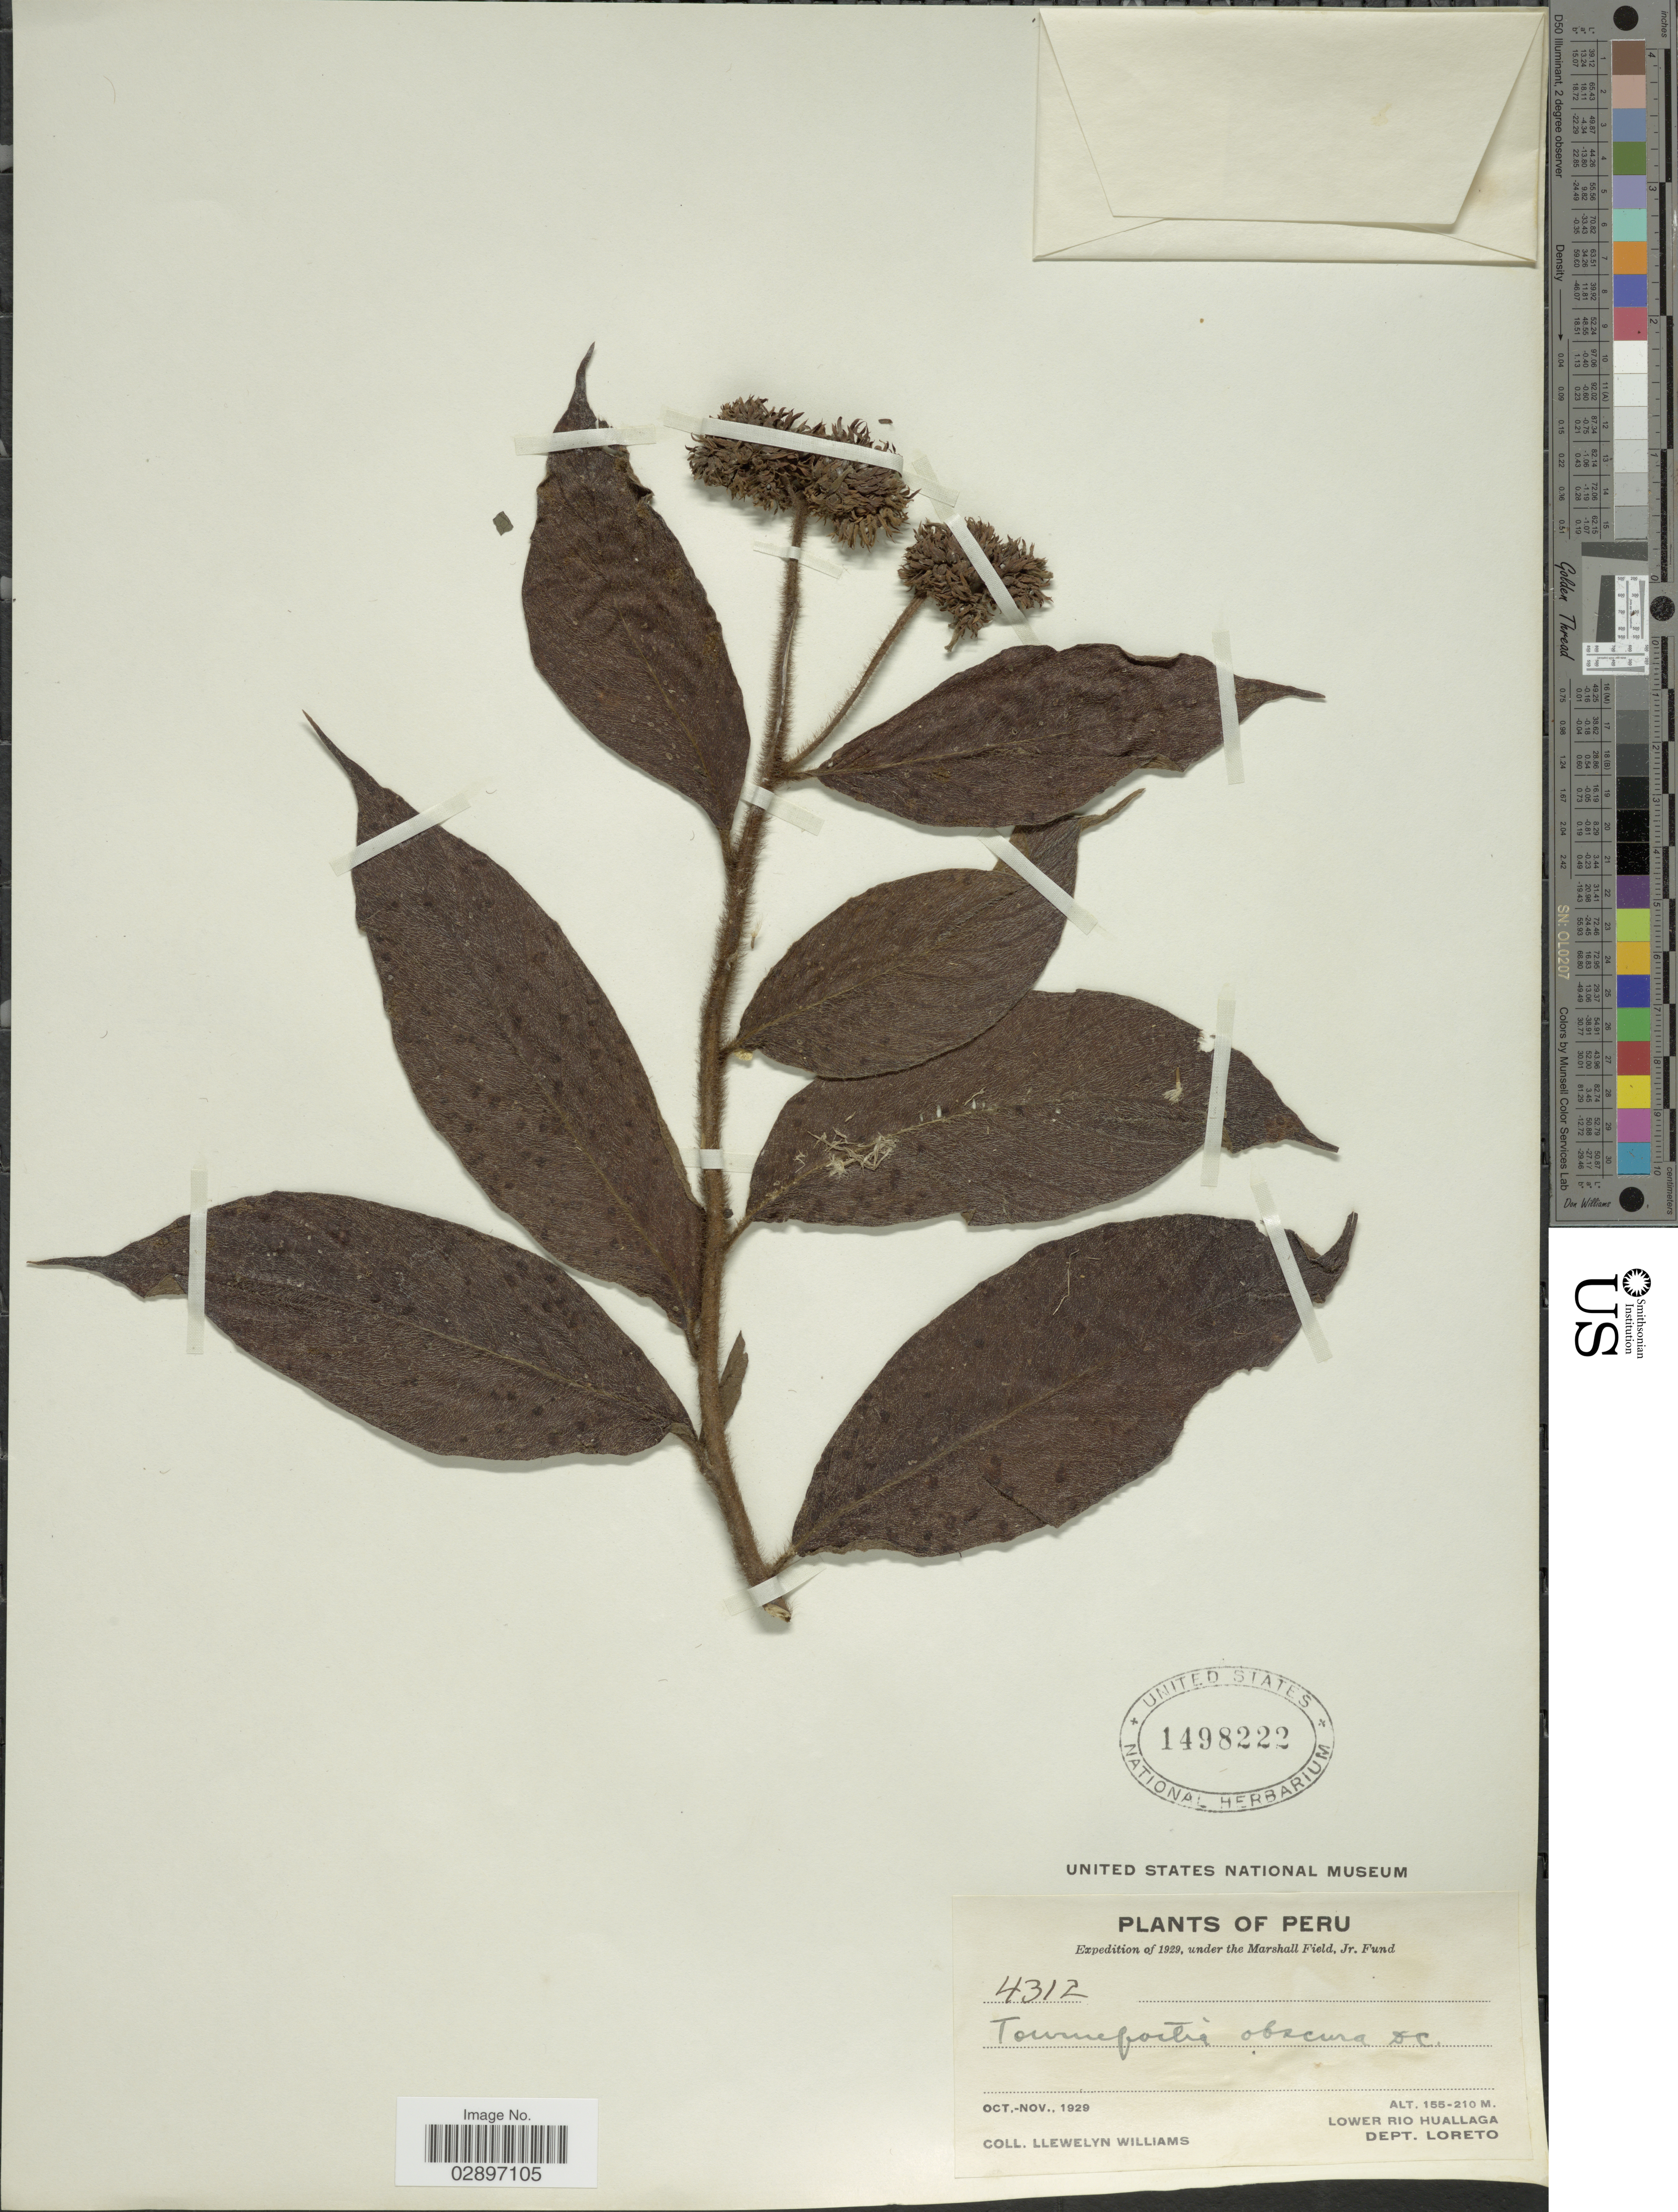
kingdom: Plantae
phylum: Tracheophyta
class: Magnoliopsida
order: Boraginales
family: Heliotropiaceae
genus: Tournefortia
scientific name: Tournefortia cuspidata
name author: Kunth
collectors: Ll. Williams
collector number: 4312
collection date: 1929-10/1929-11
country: Peru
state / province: Loreto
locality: Lower Rio Huallaga. Dept. Loreto.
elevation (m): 155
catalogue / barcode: US 1498222